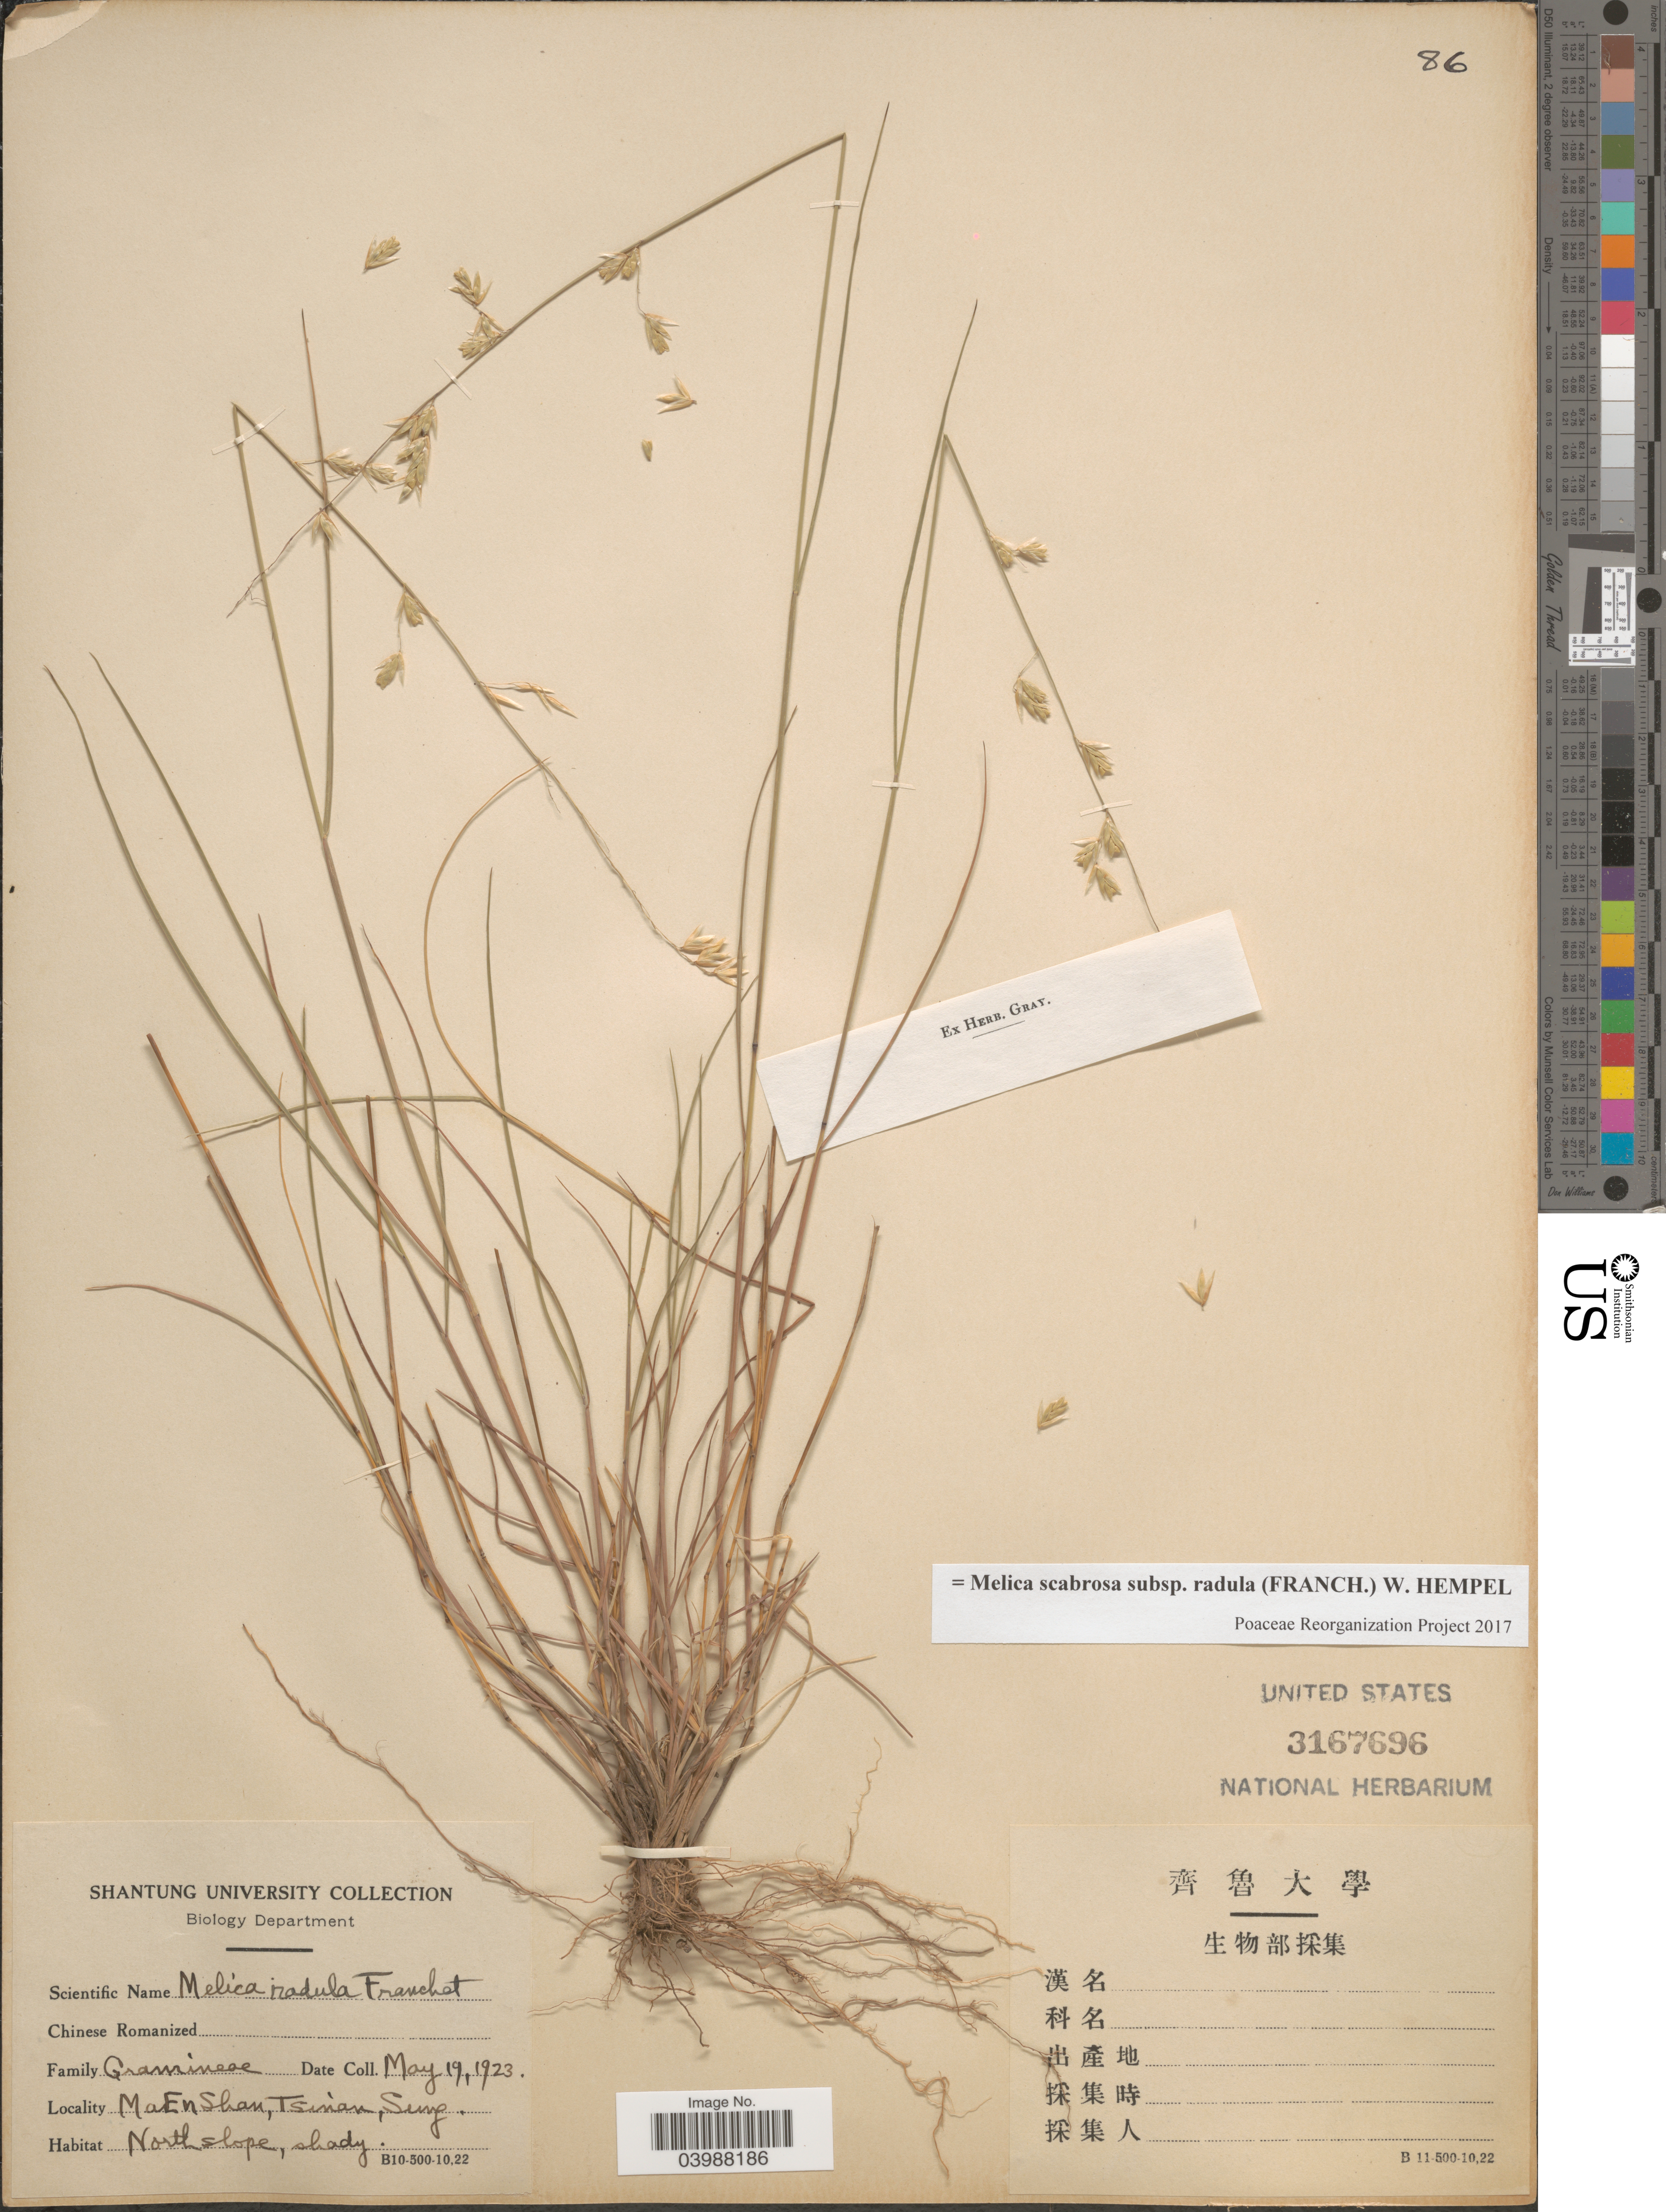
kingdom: Plantae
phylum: Tracheophyta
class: Liliopsida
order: Poales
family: Poaceae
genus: Melica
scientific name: Melica scabrosa subsp. radula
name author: (Franch.) W. Hempel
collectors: Shantung University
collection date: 1923-05-19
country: China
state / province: Shandong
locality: Ma En Shan, Tsinan, Sung. North slope.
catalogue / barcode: US 3167696